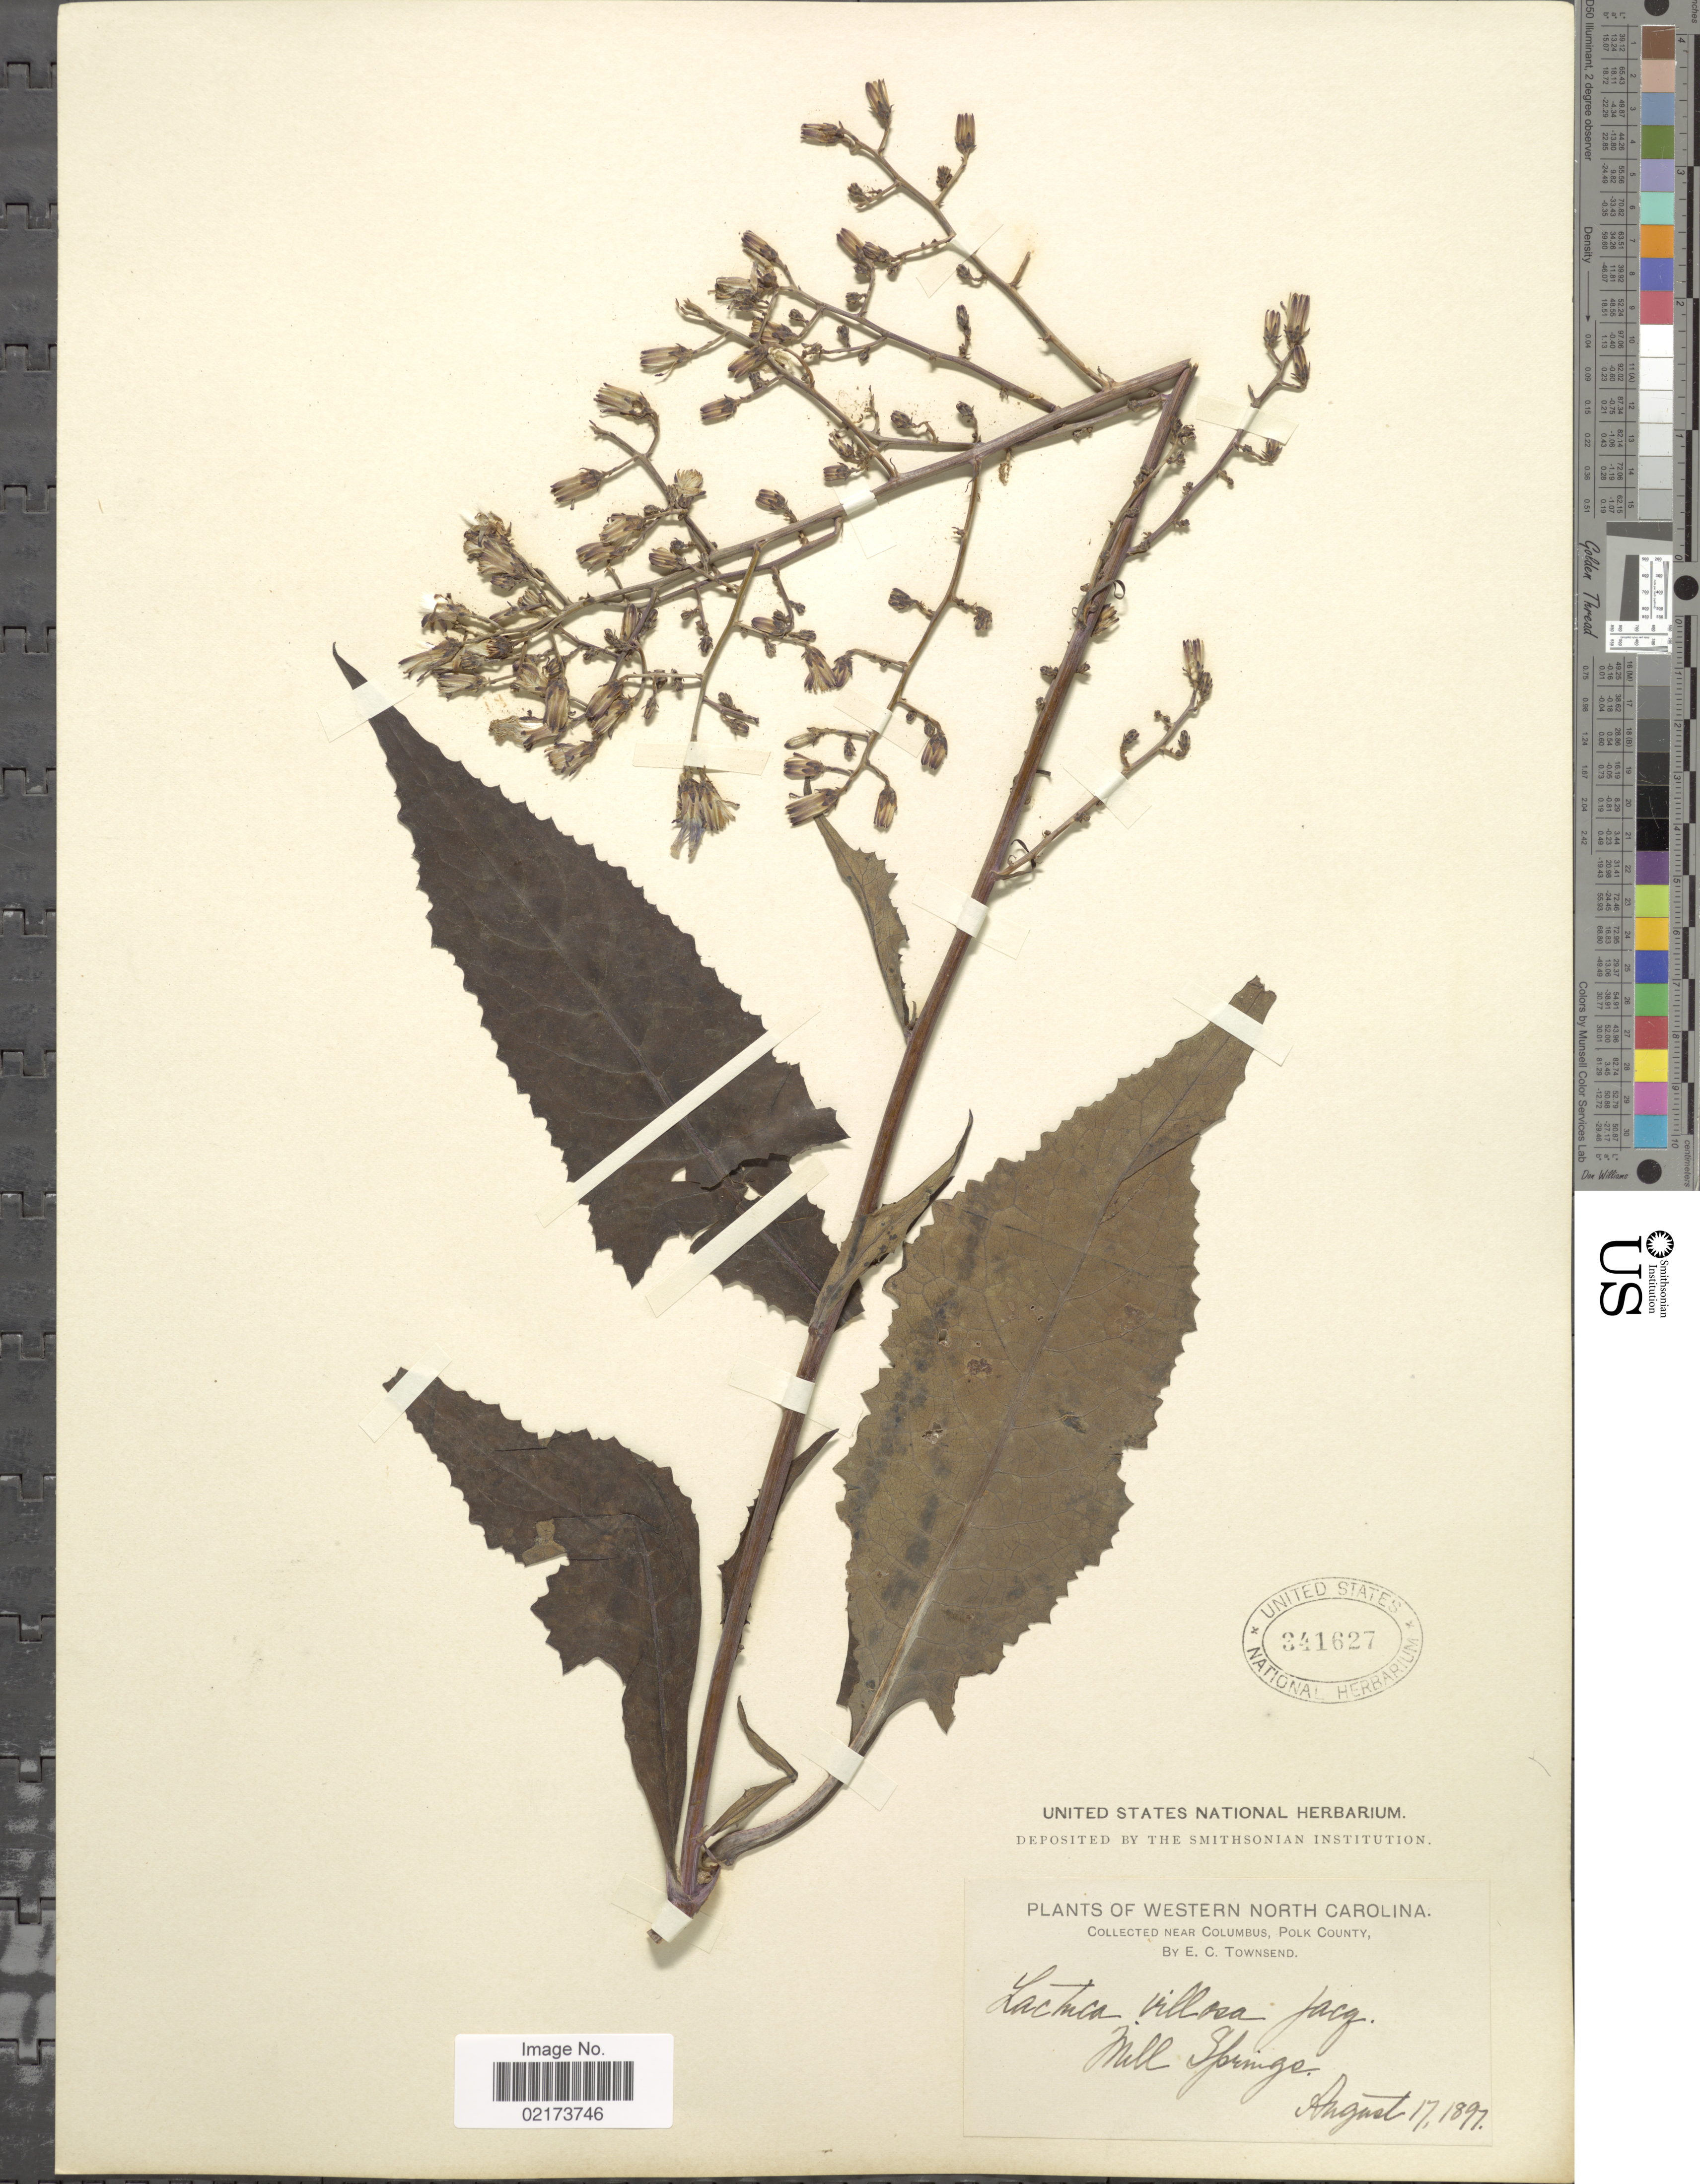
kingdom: Plantae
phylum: Tracheophyta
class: Magnoliopsida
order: Asterales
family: Asteraceae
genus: Lactuca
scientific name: Lactuca floridana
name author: (L.) Gaertn.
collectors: E. C. Townsend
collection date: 1897-08-17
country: United States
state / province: North Carolina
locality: Western North Carolina, near Columbus, Polk County, Mill Springs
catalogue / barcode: US 341627